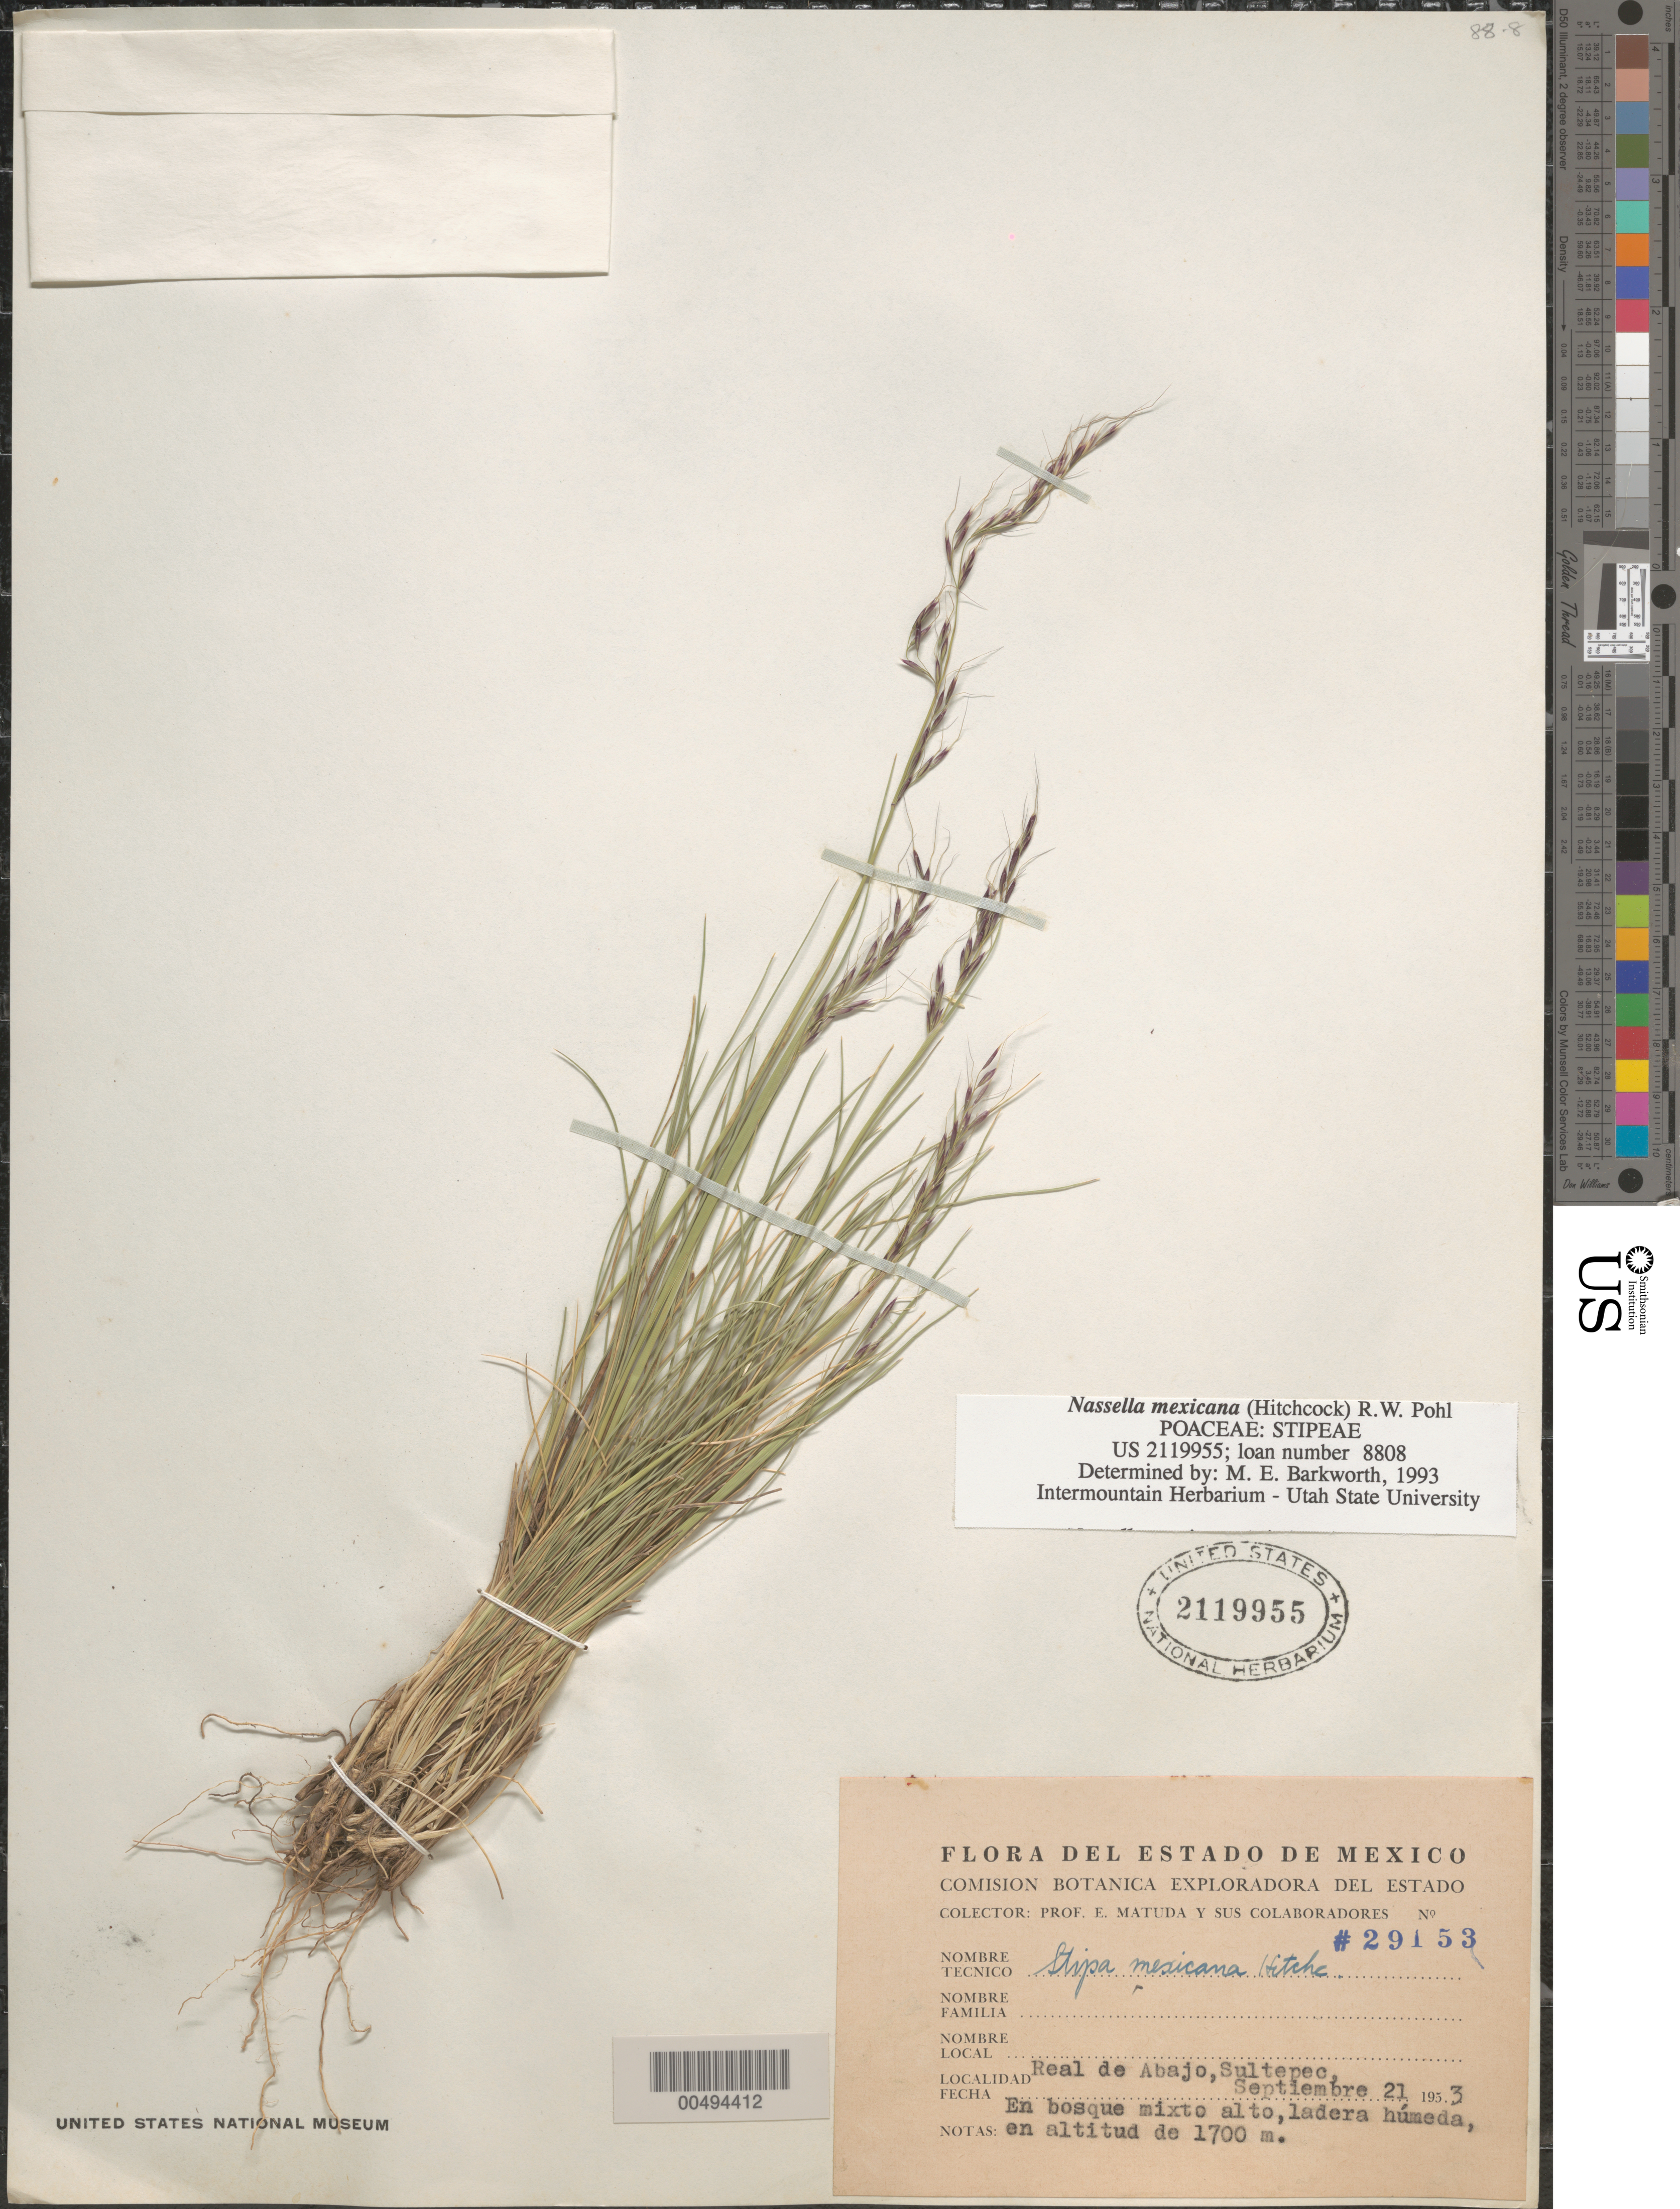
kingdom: Plantae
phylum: Tracheophyta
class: Liliopsida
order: Poales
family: Poaceae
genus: Nassella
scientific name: Nassella mexicana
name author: (Hitchc.) R.W. Pohl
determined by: Barkworth, M. E.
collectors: E. Matuda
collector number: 29153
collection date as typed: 21 Sep 1953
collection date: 1953-09-21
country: Mexico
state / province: México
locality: Real de Abajo, Sultepec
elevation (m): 1700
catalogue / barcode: US 2119955